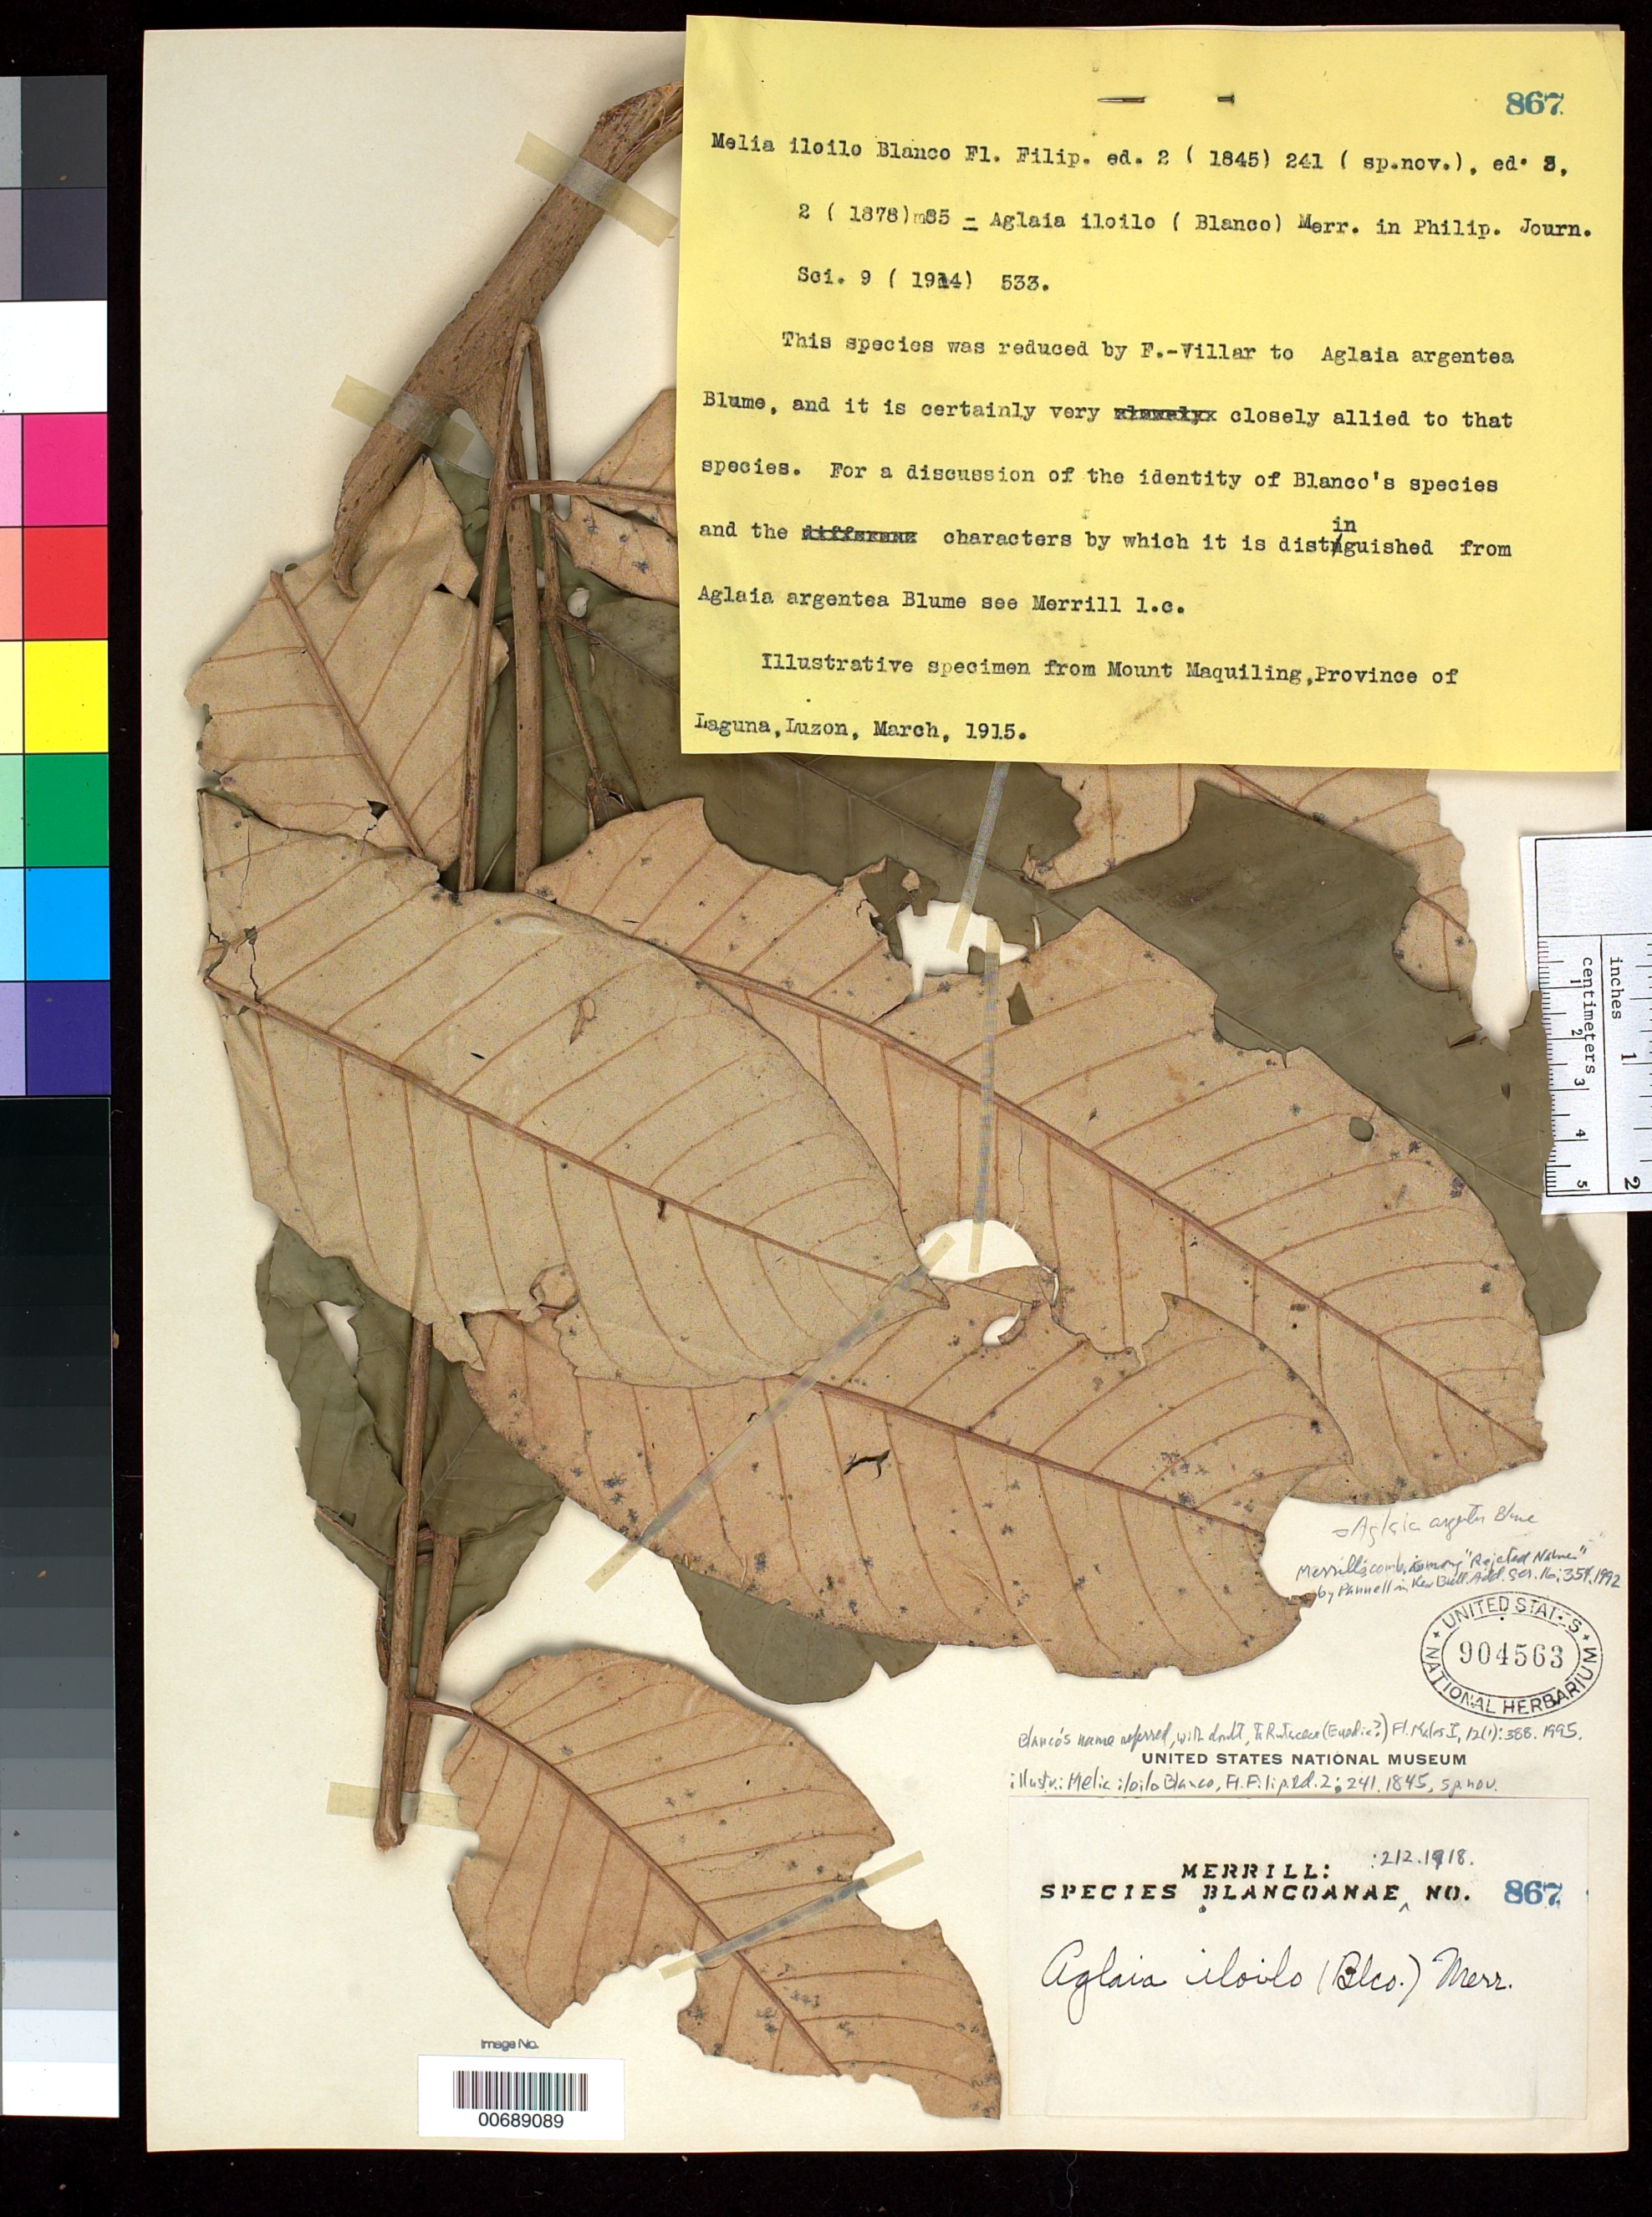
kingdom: Plantae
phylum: Tracheophyta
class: Magnoliopsida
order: Sapindales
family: Meliaceae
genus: Aglaia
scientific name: Aglaia argentea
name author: Blume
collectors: E. D. Merrill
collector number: Sp. Blancoan. 0867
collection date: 1915-03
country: Philippines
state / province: Calabarzon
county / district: Laguna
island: Luzon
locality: Mt. Maquiling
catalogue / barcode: US 904563